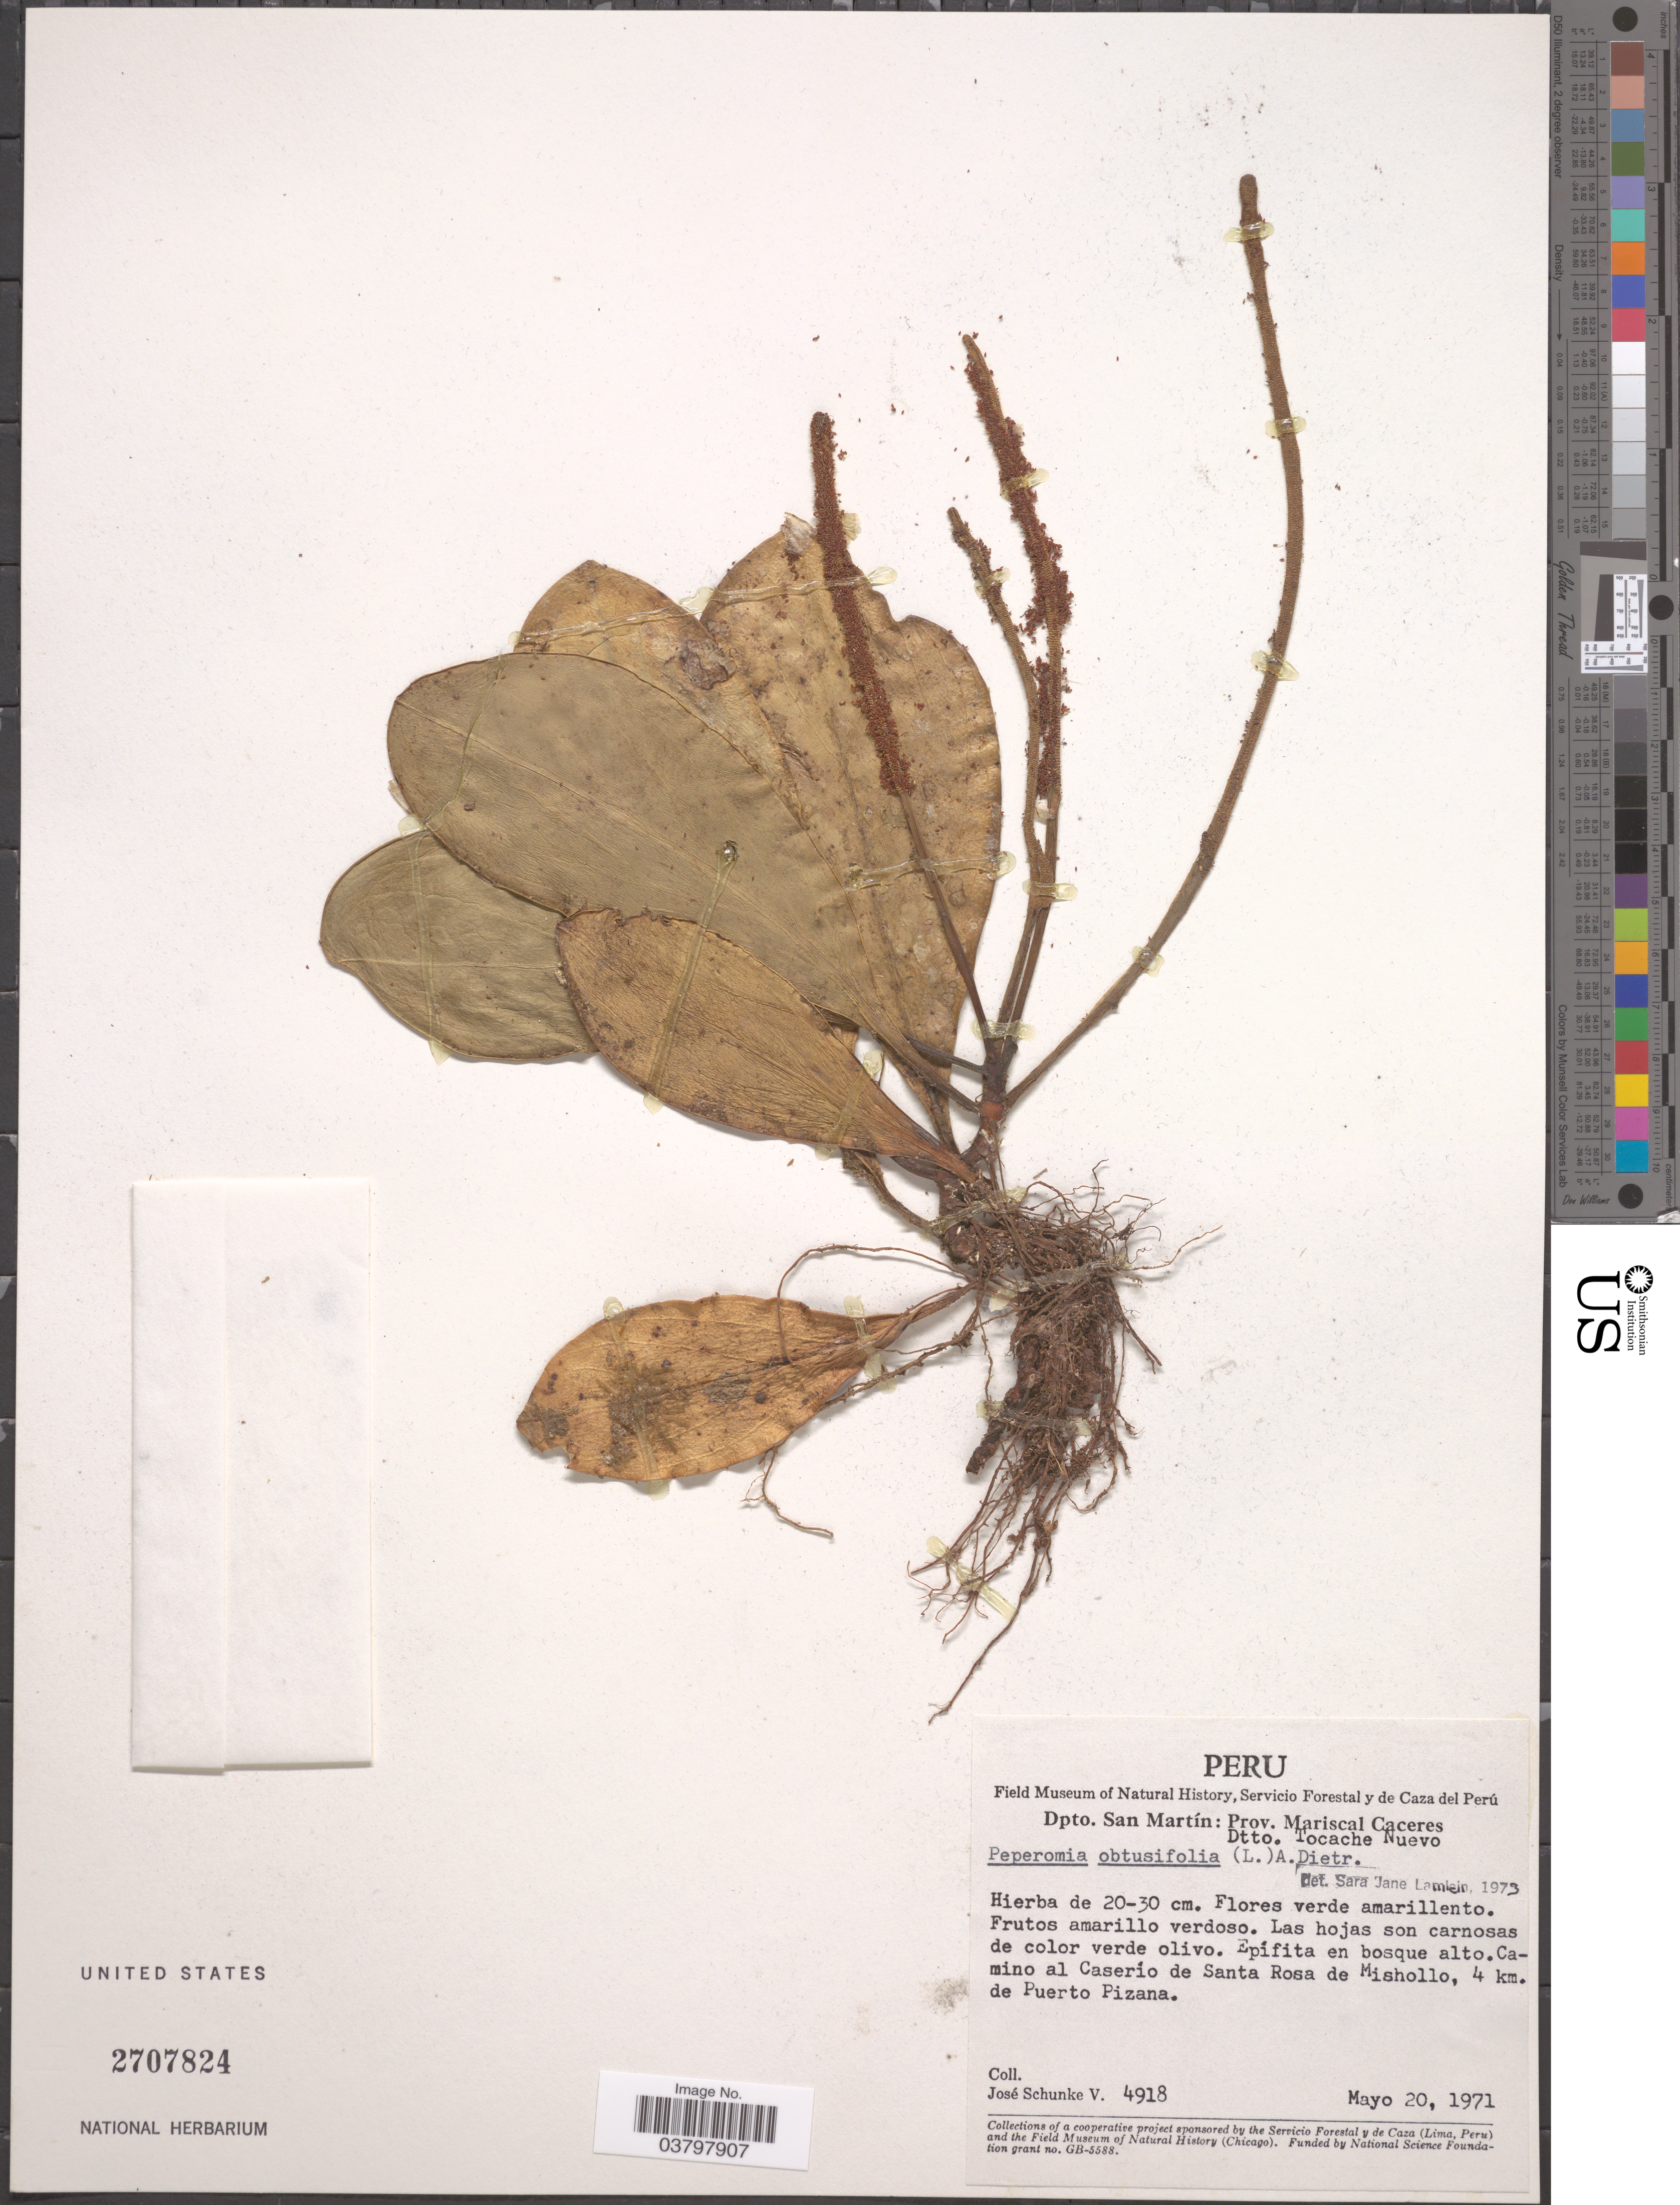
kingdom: Plantae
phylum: Tracheophyta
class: Magnoliopsida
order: Piperales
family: Piperaceae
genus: Peperomia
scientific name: Peperomia obtusifolia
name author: (L.) A. Dietr.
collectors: J. Schunke Vigo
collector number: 4918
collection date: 1971-05-20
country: Peru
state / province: San Martín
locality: Dpto. San Martín: Prov: Mariscal Caceres. Dtto. Tocache Nuevo. Camino al Caserío de Santa Rosa de Mishollo, 4 km. de Puerto Pizana.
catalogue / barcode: US 2707824